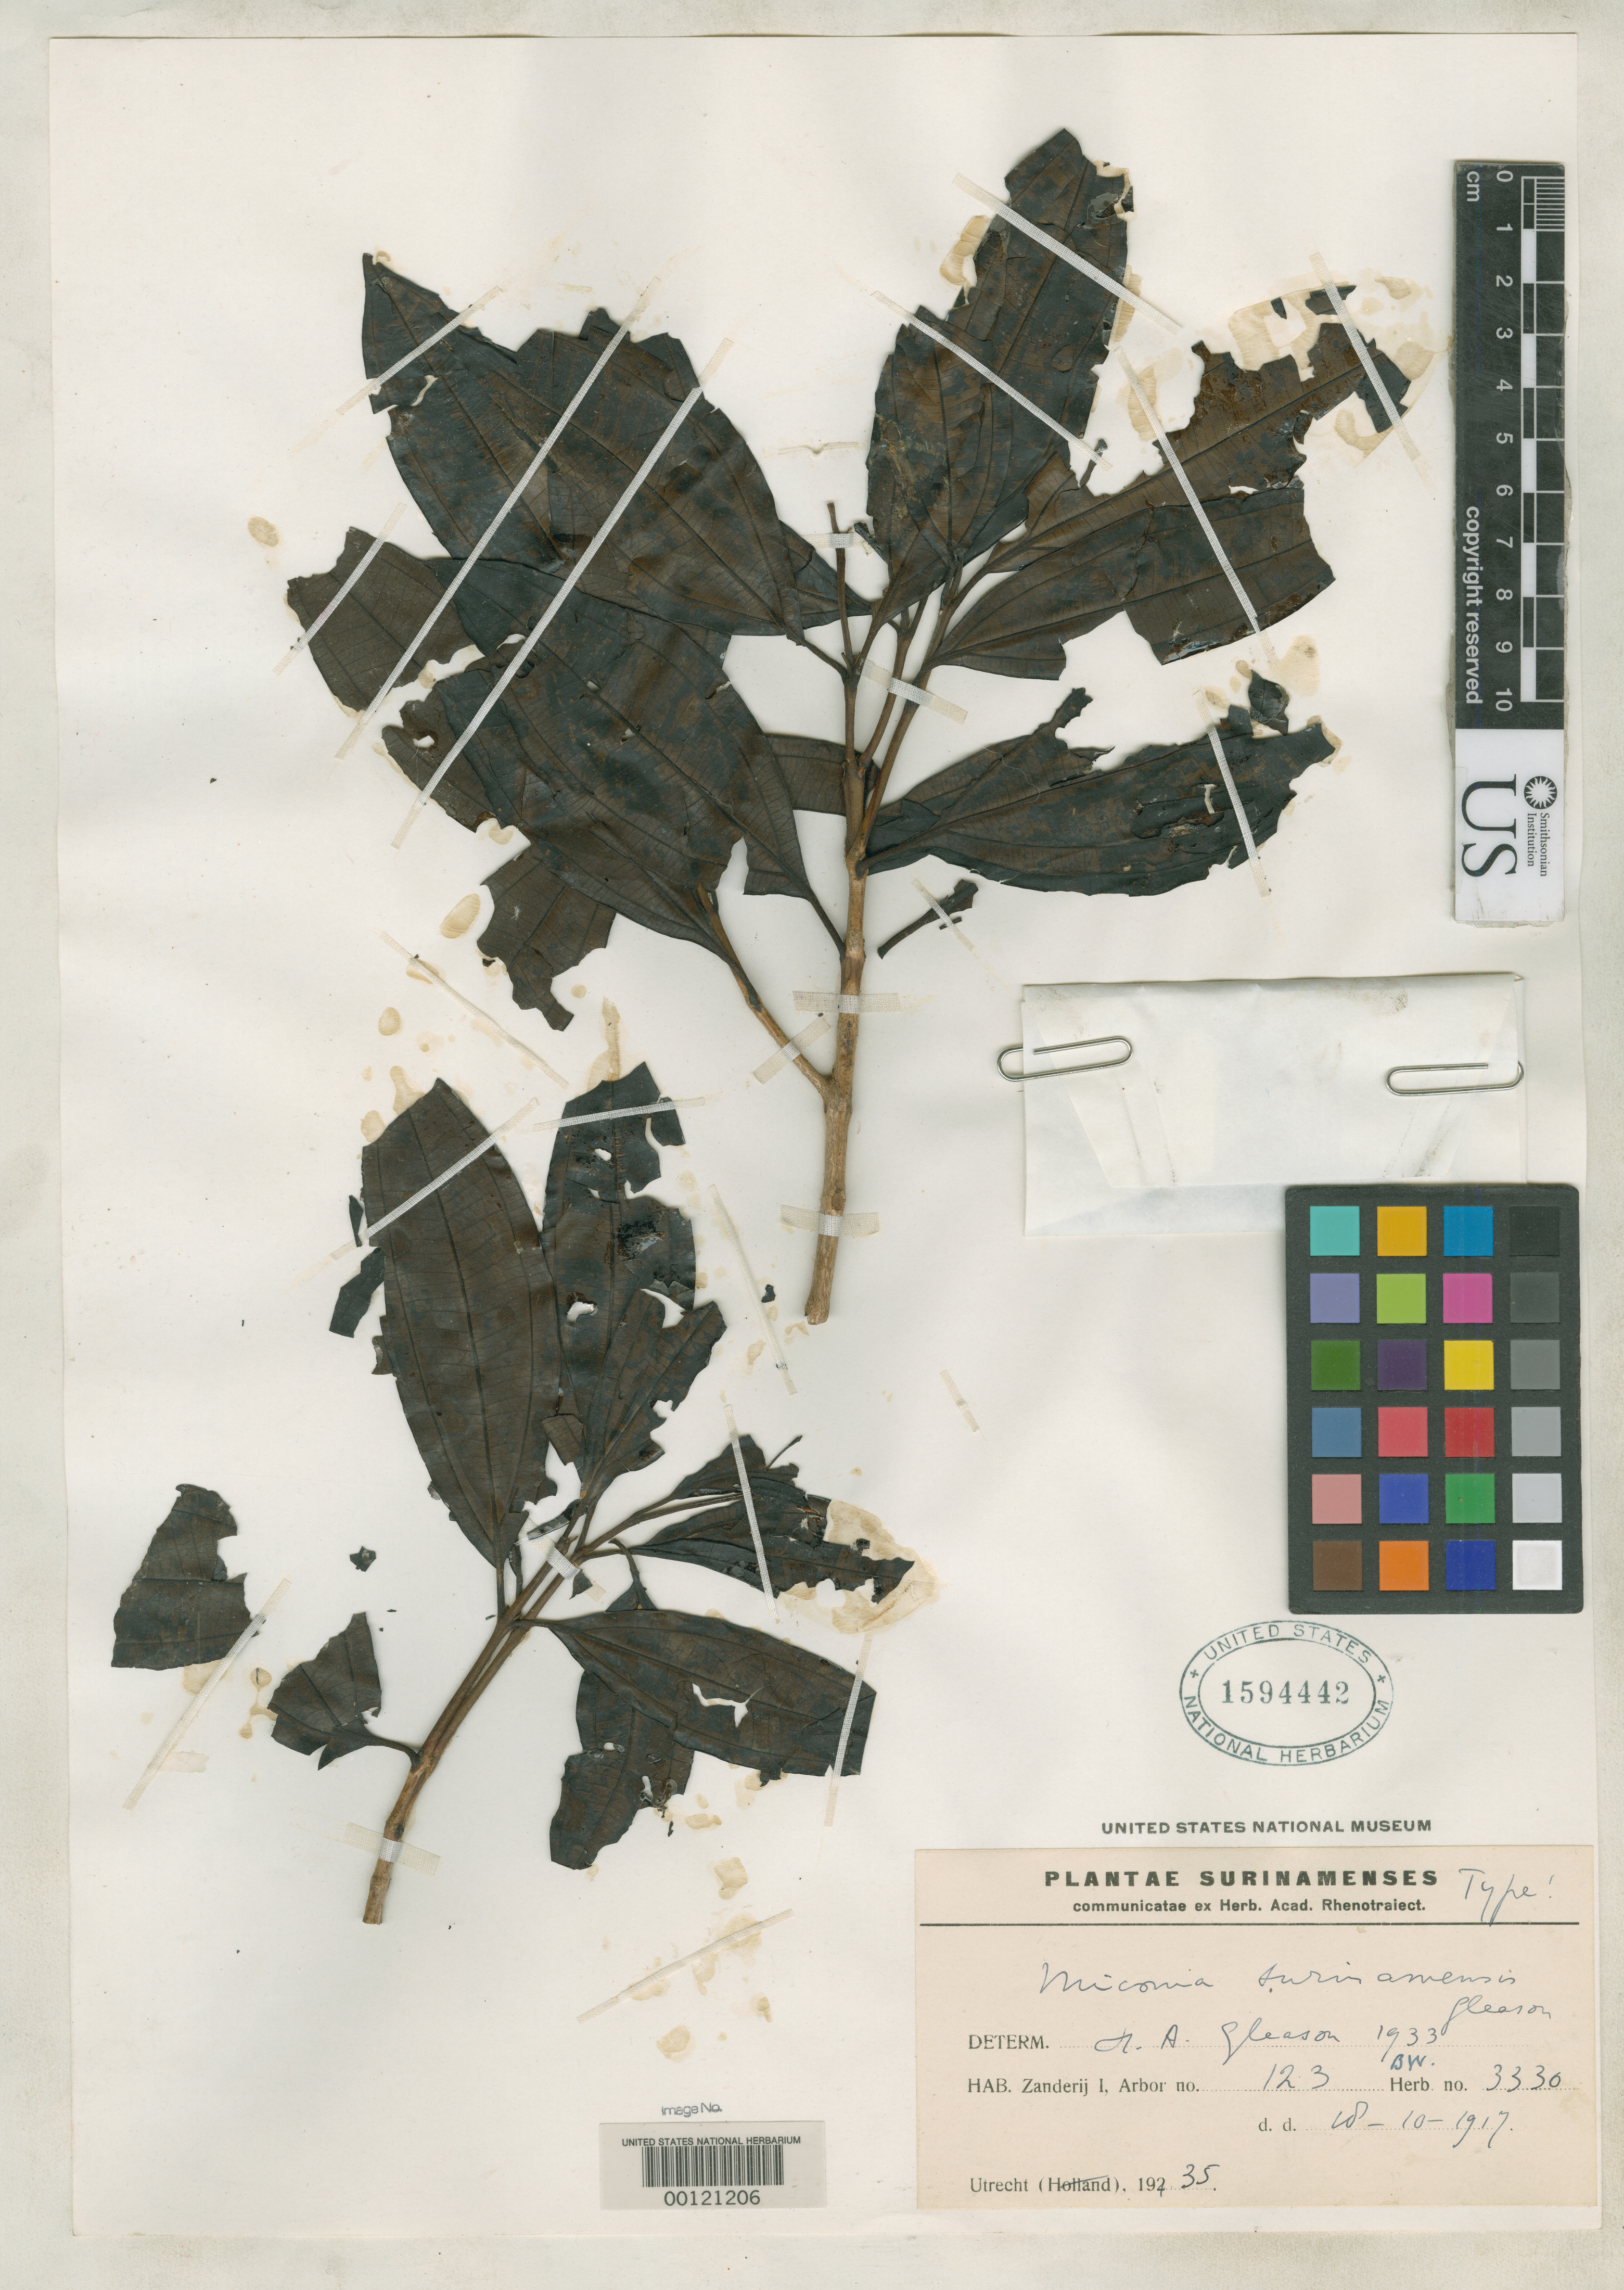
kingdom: Plantae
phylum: Tracheophyta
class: Magnoliopsida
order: Myrtales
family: Melastomataceae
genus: Miconia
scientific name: Miconia surinamensis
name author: Gleason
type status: Type Collection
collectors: ex herb. B.W.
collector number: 3330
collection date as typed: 18 Oct 1917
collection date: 1917-10-18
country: Suriname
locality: Zanderij.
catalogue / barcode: US 1594442